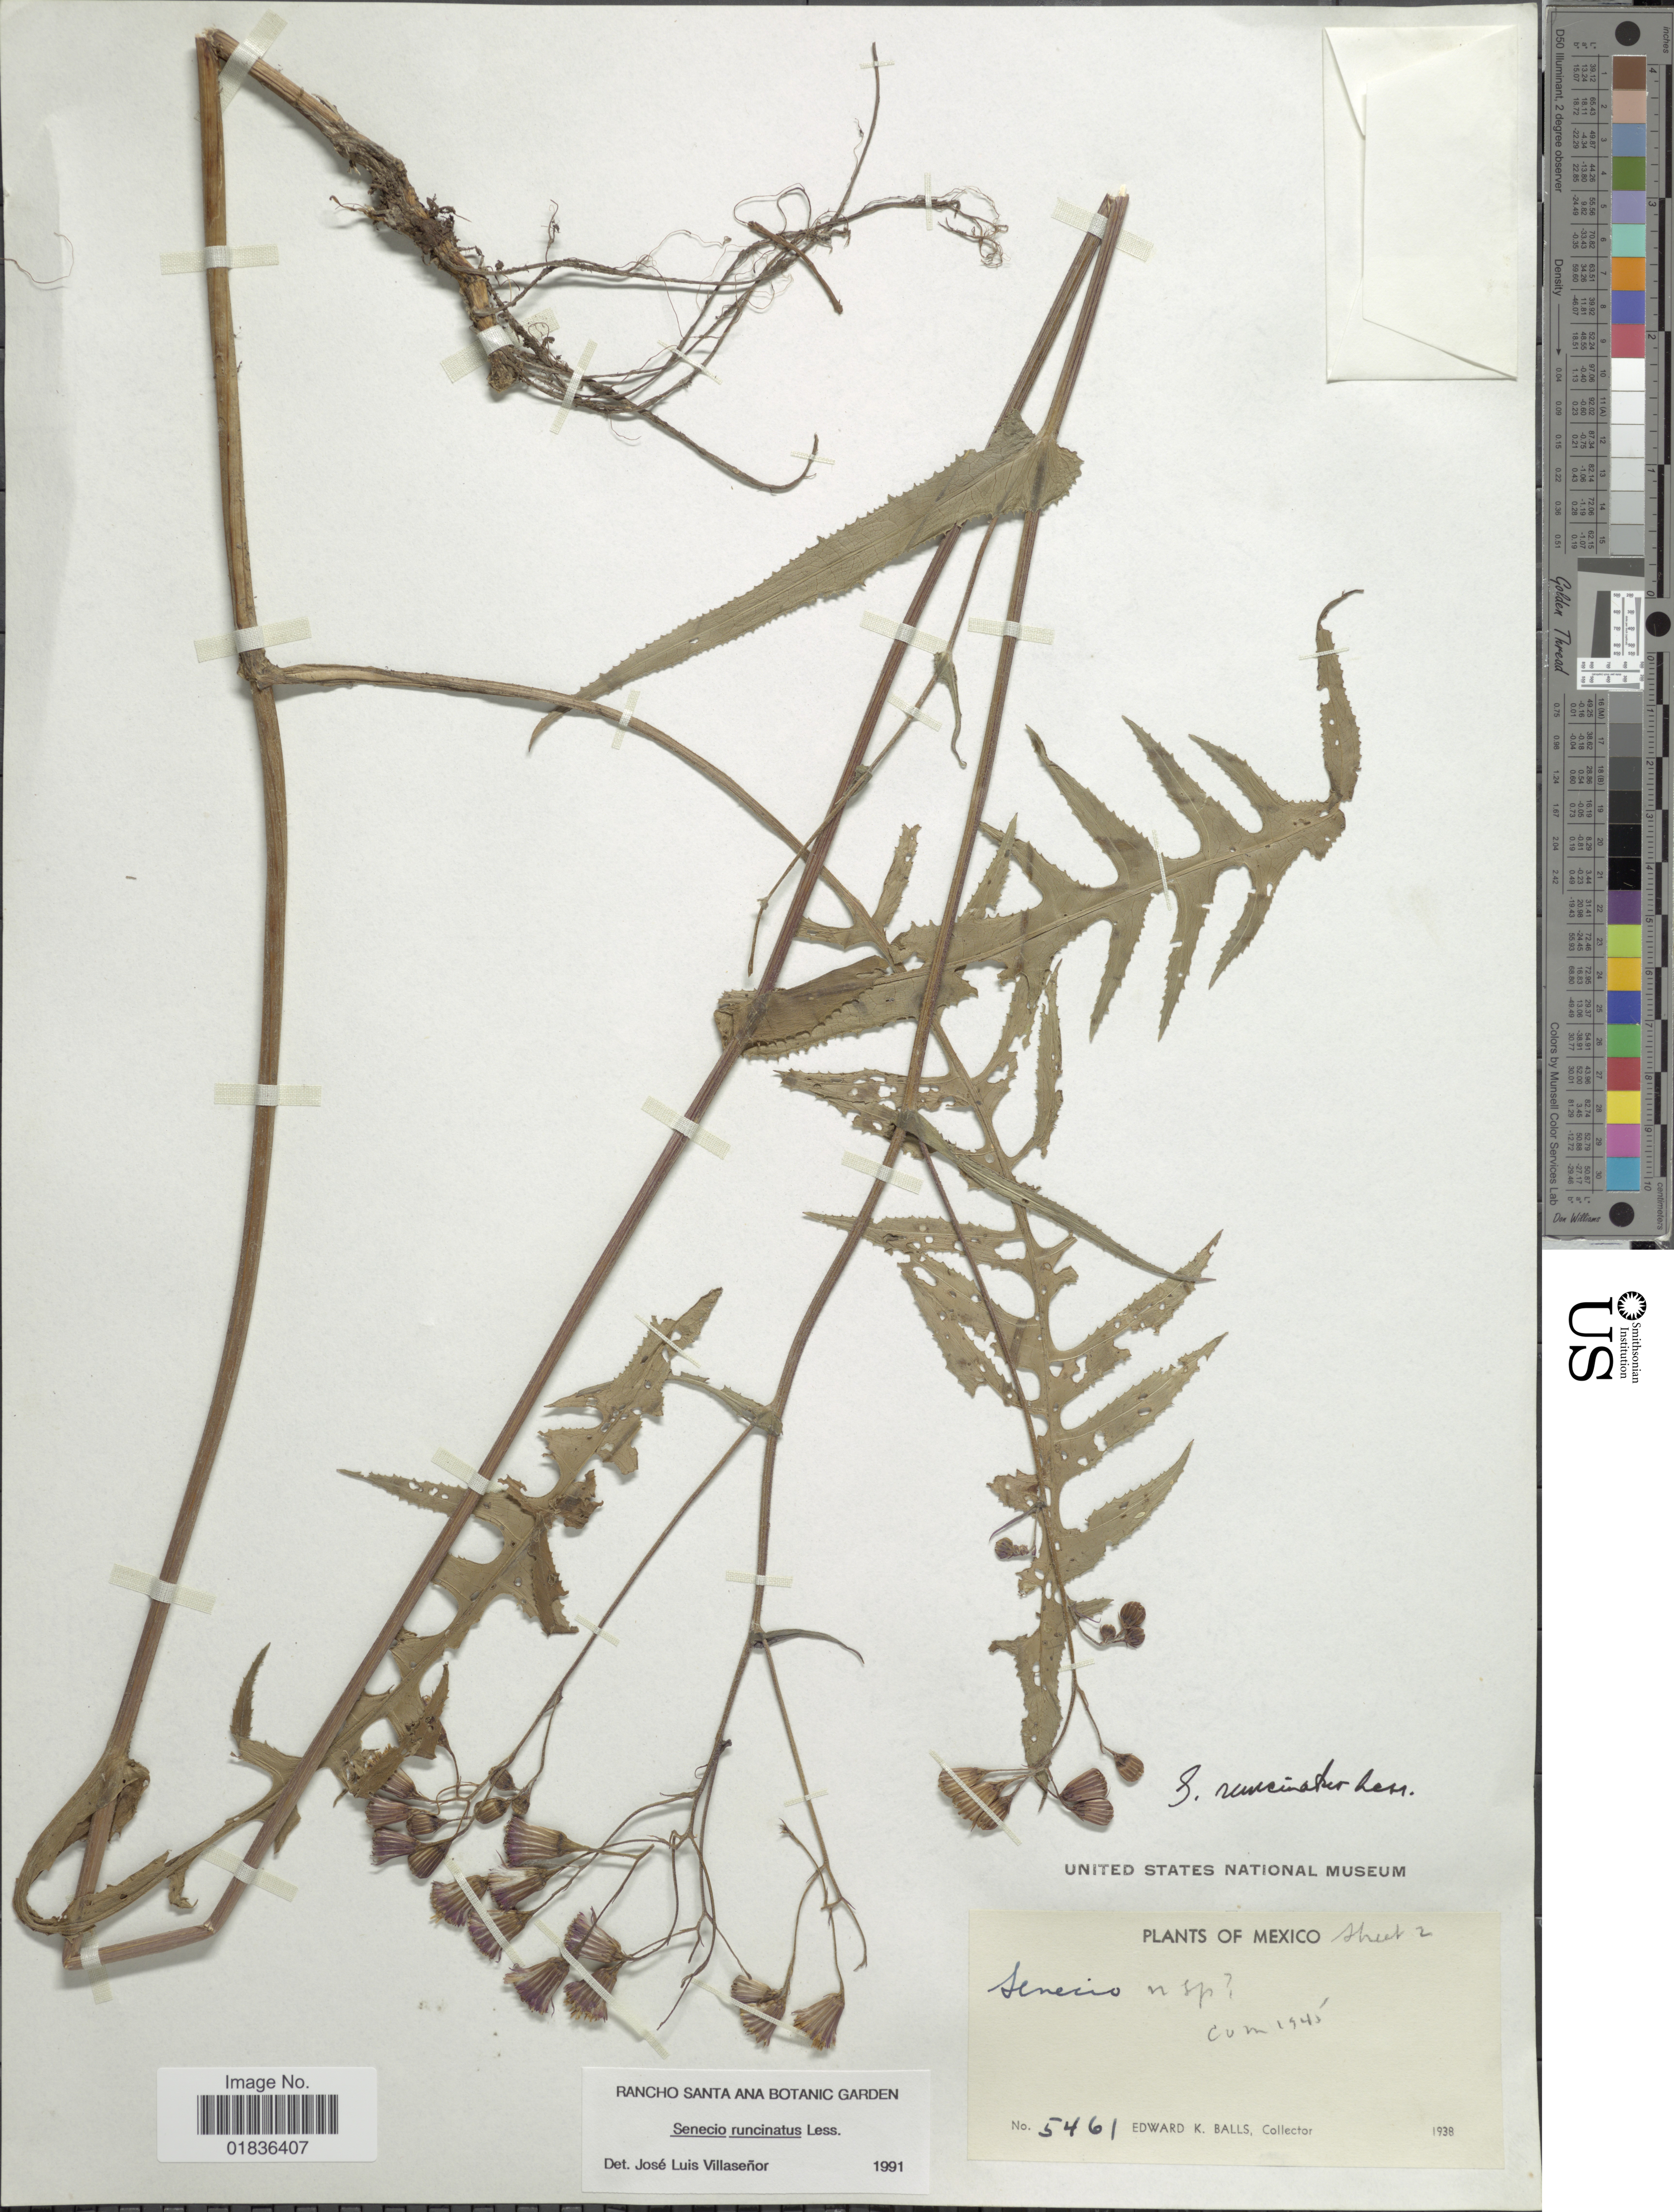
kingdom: Plantae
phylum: Tracheophyta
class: Magnoliopsida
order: Asterales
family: Asteraceae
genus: Senecio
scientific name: Senecio runcinatus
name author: Less.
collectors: E. K. Balls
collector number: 5461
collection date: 1938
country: Mexico